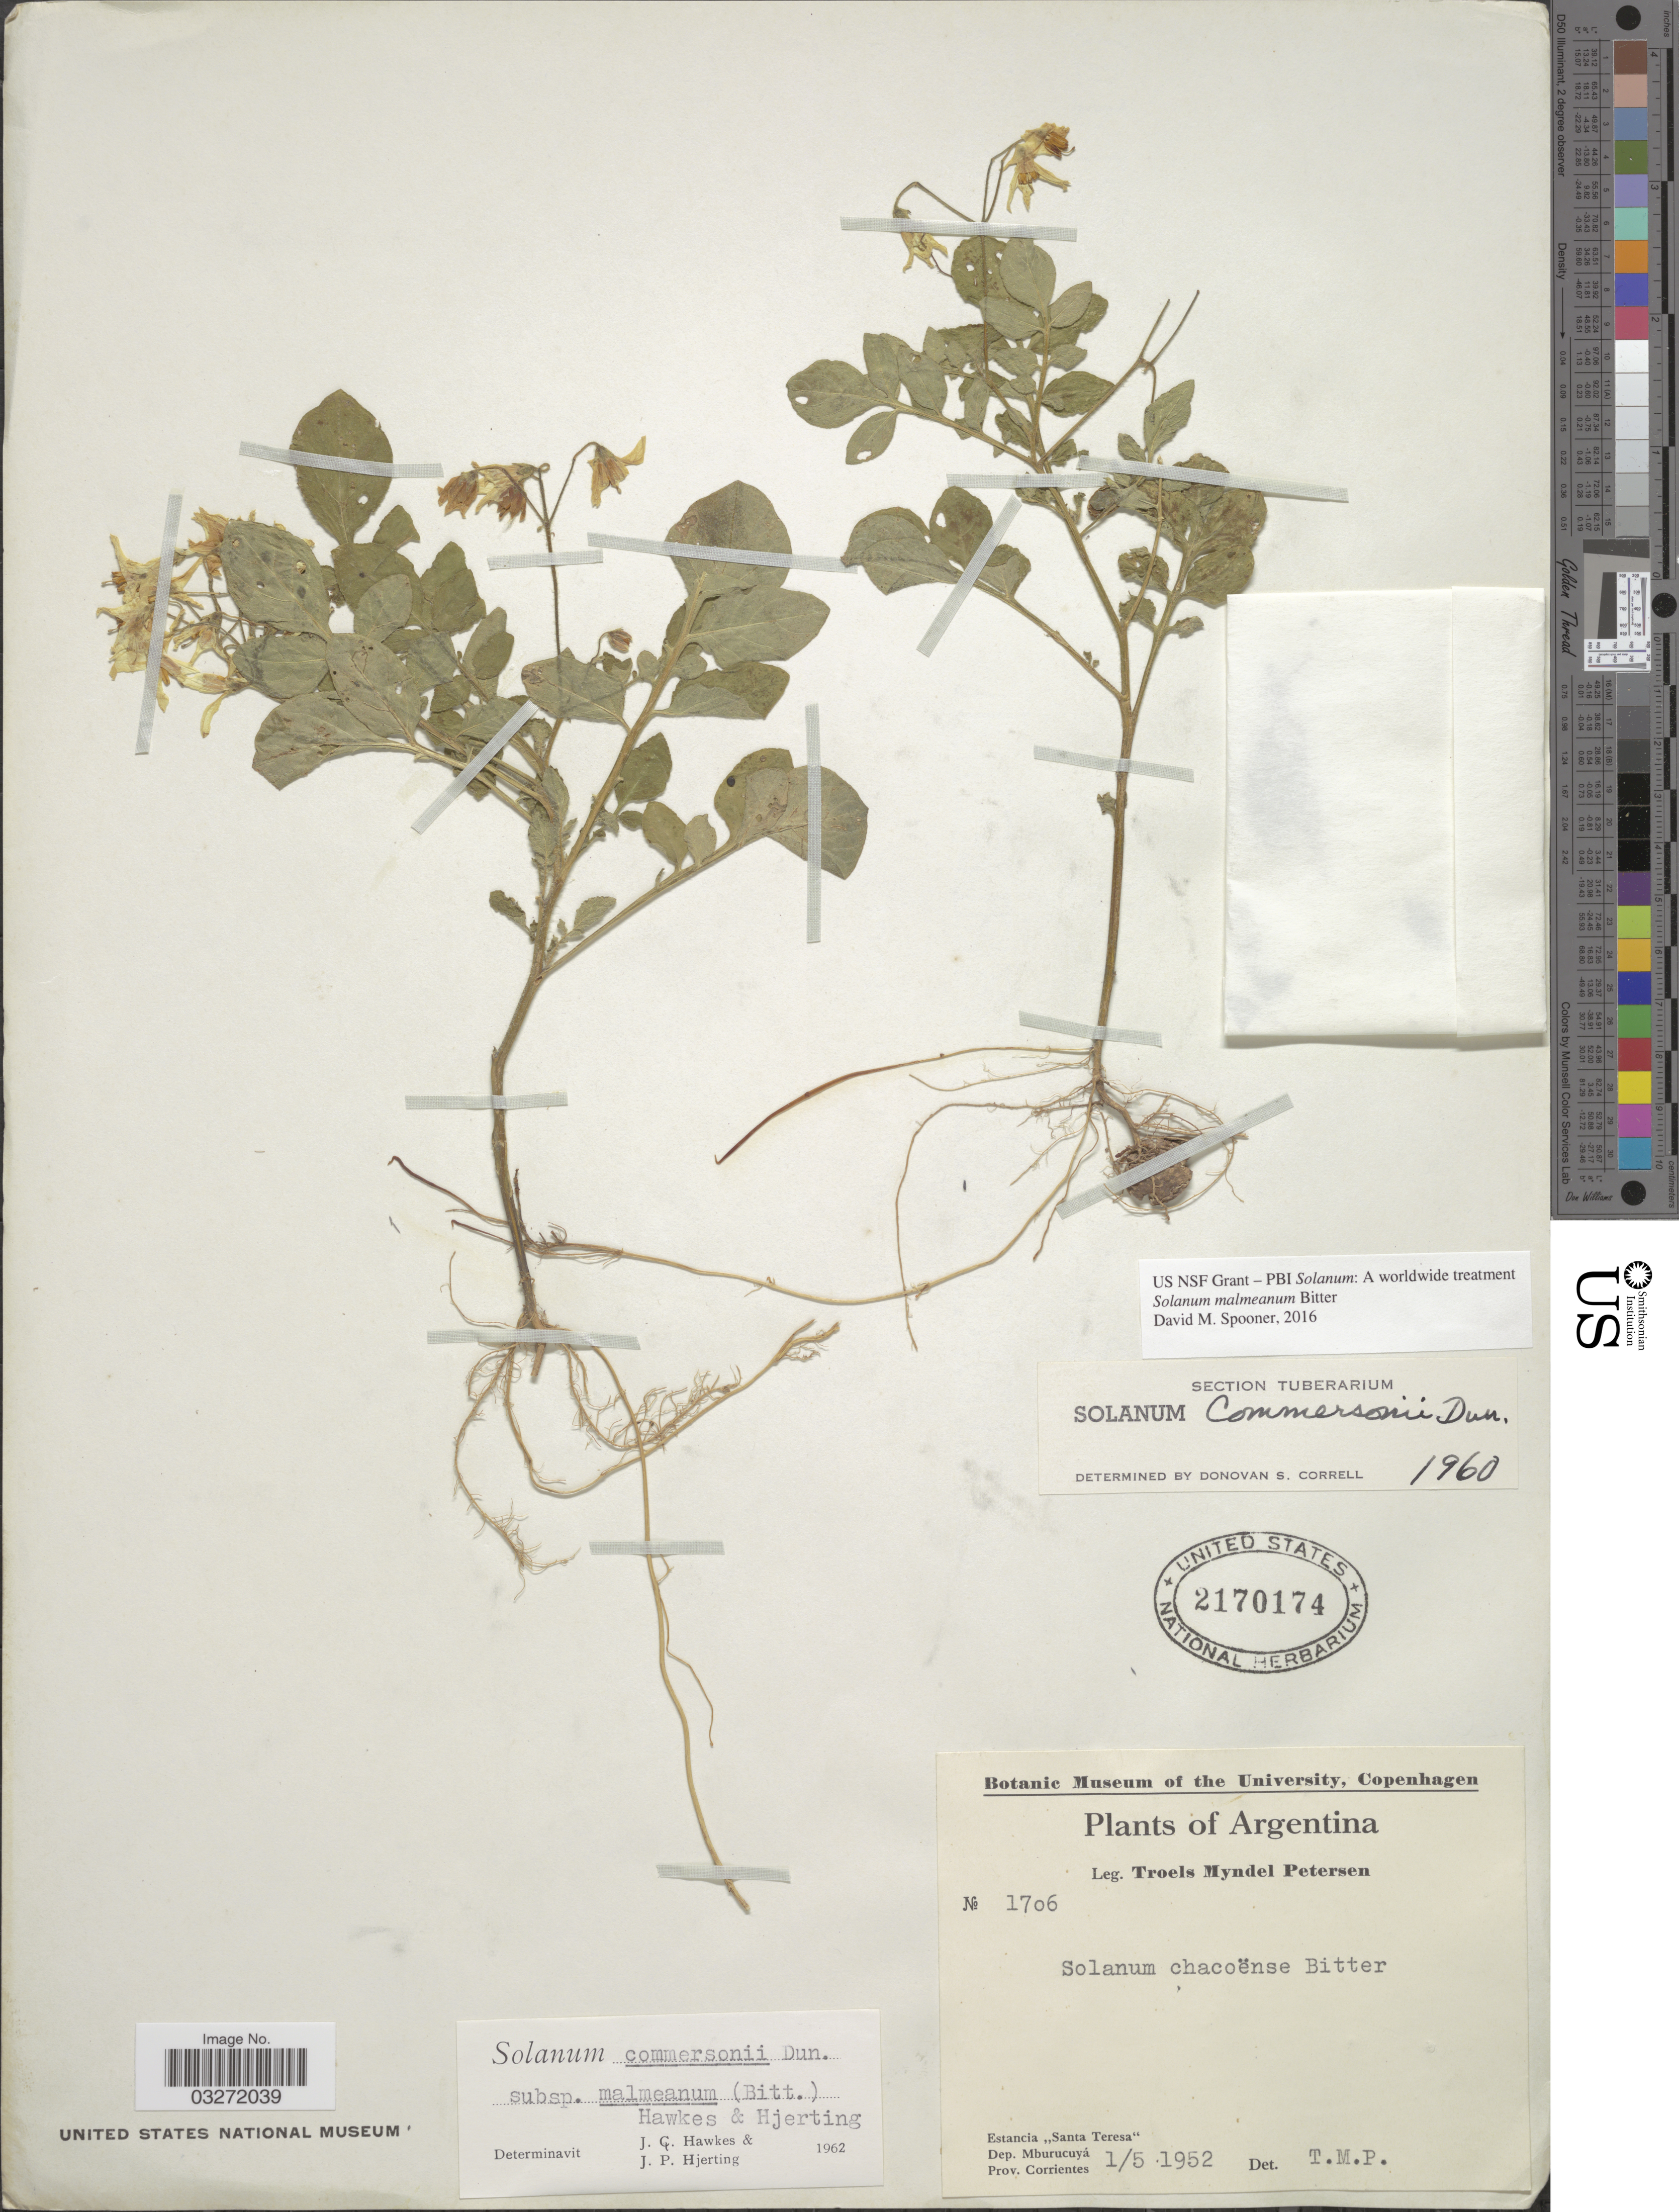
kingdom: Plantae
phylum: Tracheophyta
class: Magnoliopsida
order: Solanales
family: Solanaceae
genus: Solanum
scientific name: Solanum malmeanum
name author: Bitter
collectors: T. M. Petersen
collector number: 1706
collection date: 1952-05-01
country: Argentina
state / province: Corrientes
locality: Estancia "Santa Teresa". Dep. Mburucuyá. Prov. Corrientes.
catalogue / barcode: US 2170174